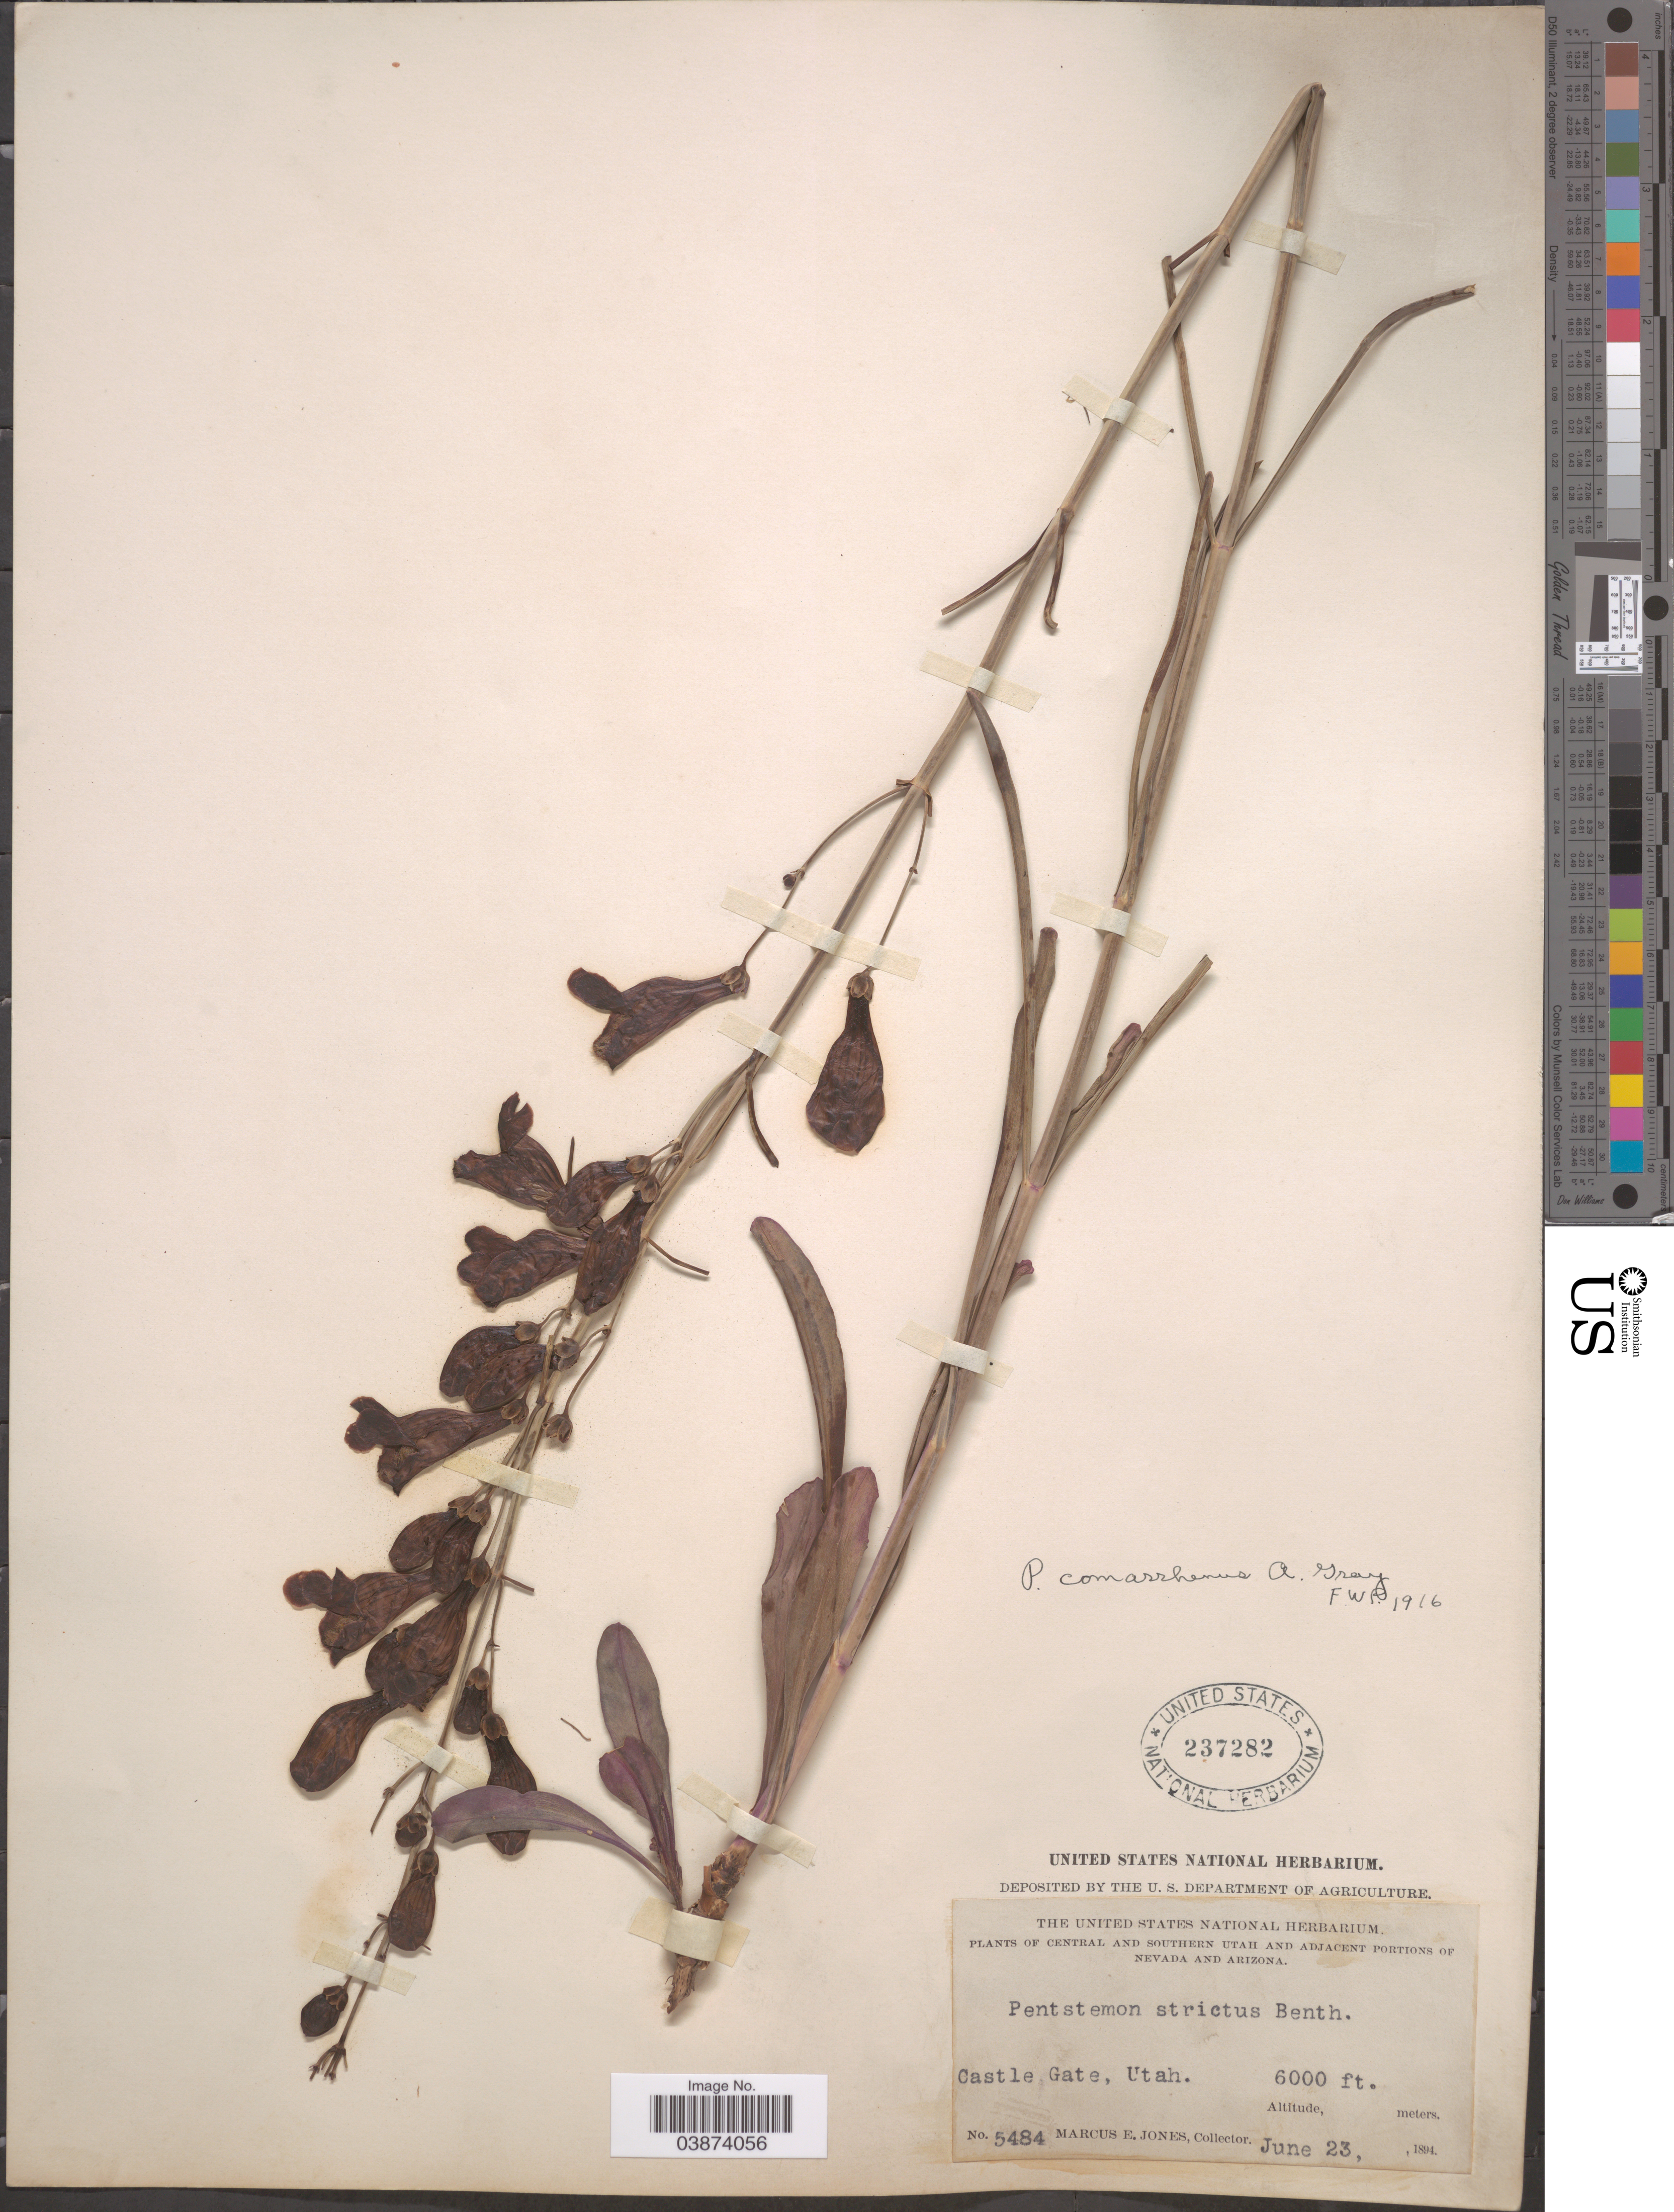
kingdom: Plantae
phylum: Tracheophyta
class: Magnoliopsida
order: Lamiales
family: Plantaginaceae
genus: Penstemon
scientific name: Penstemon comarrhenus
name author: A. Gray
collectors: M. E. Jones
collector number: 5484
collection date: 1894-06-23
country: United States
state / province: Utah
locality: Central and Southern Utah. Castle Gate.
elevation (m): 1829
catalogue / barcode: US 237282